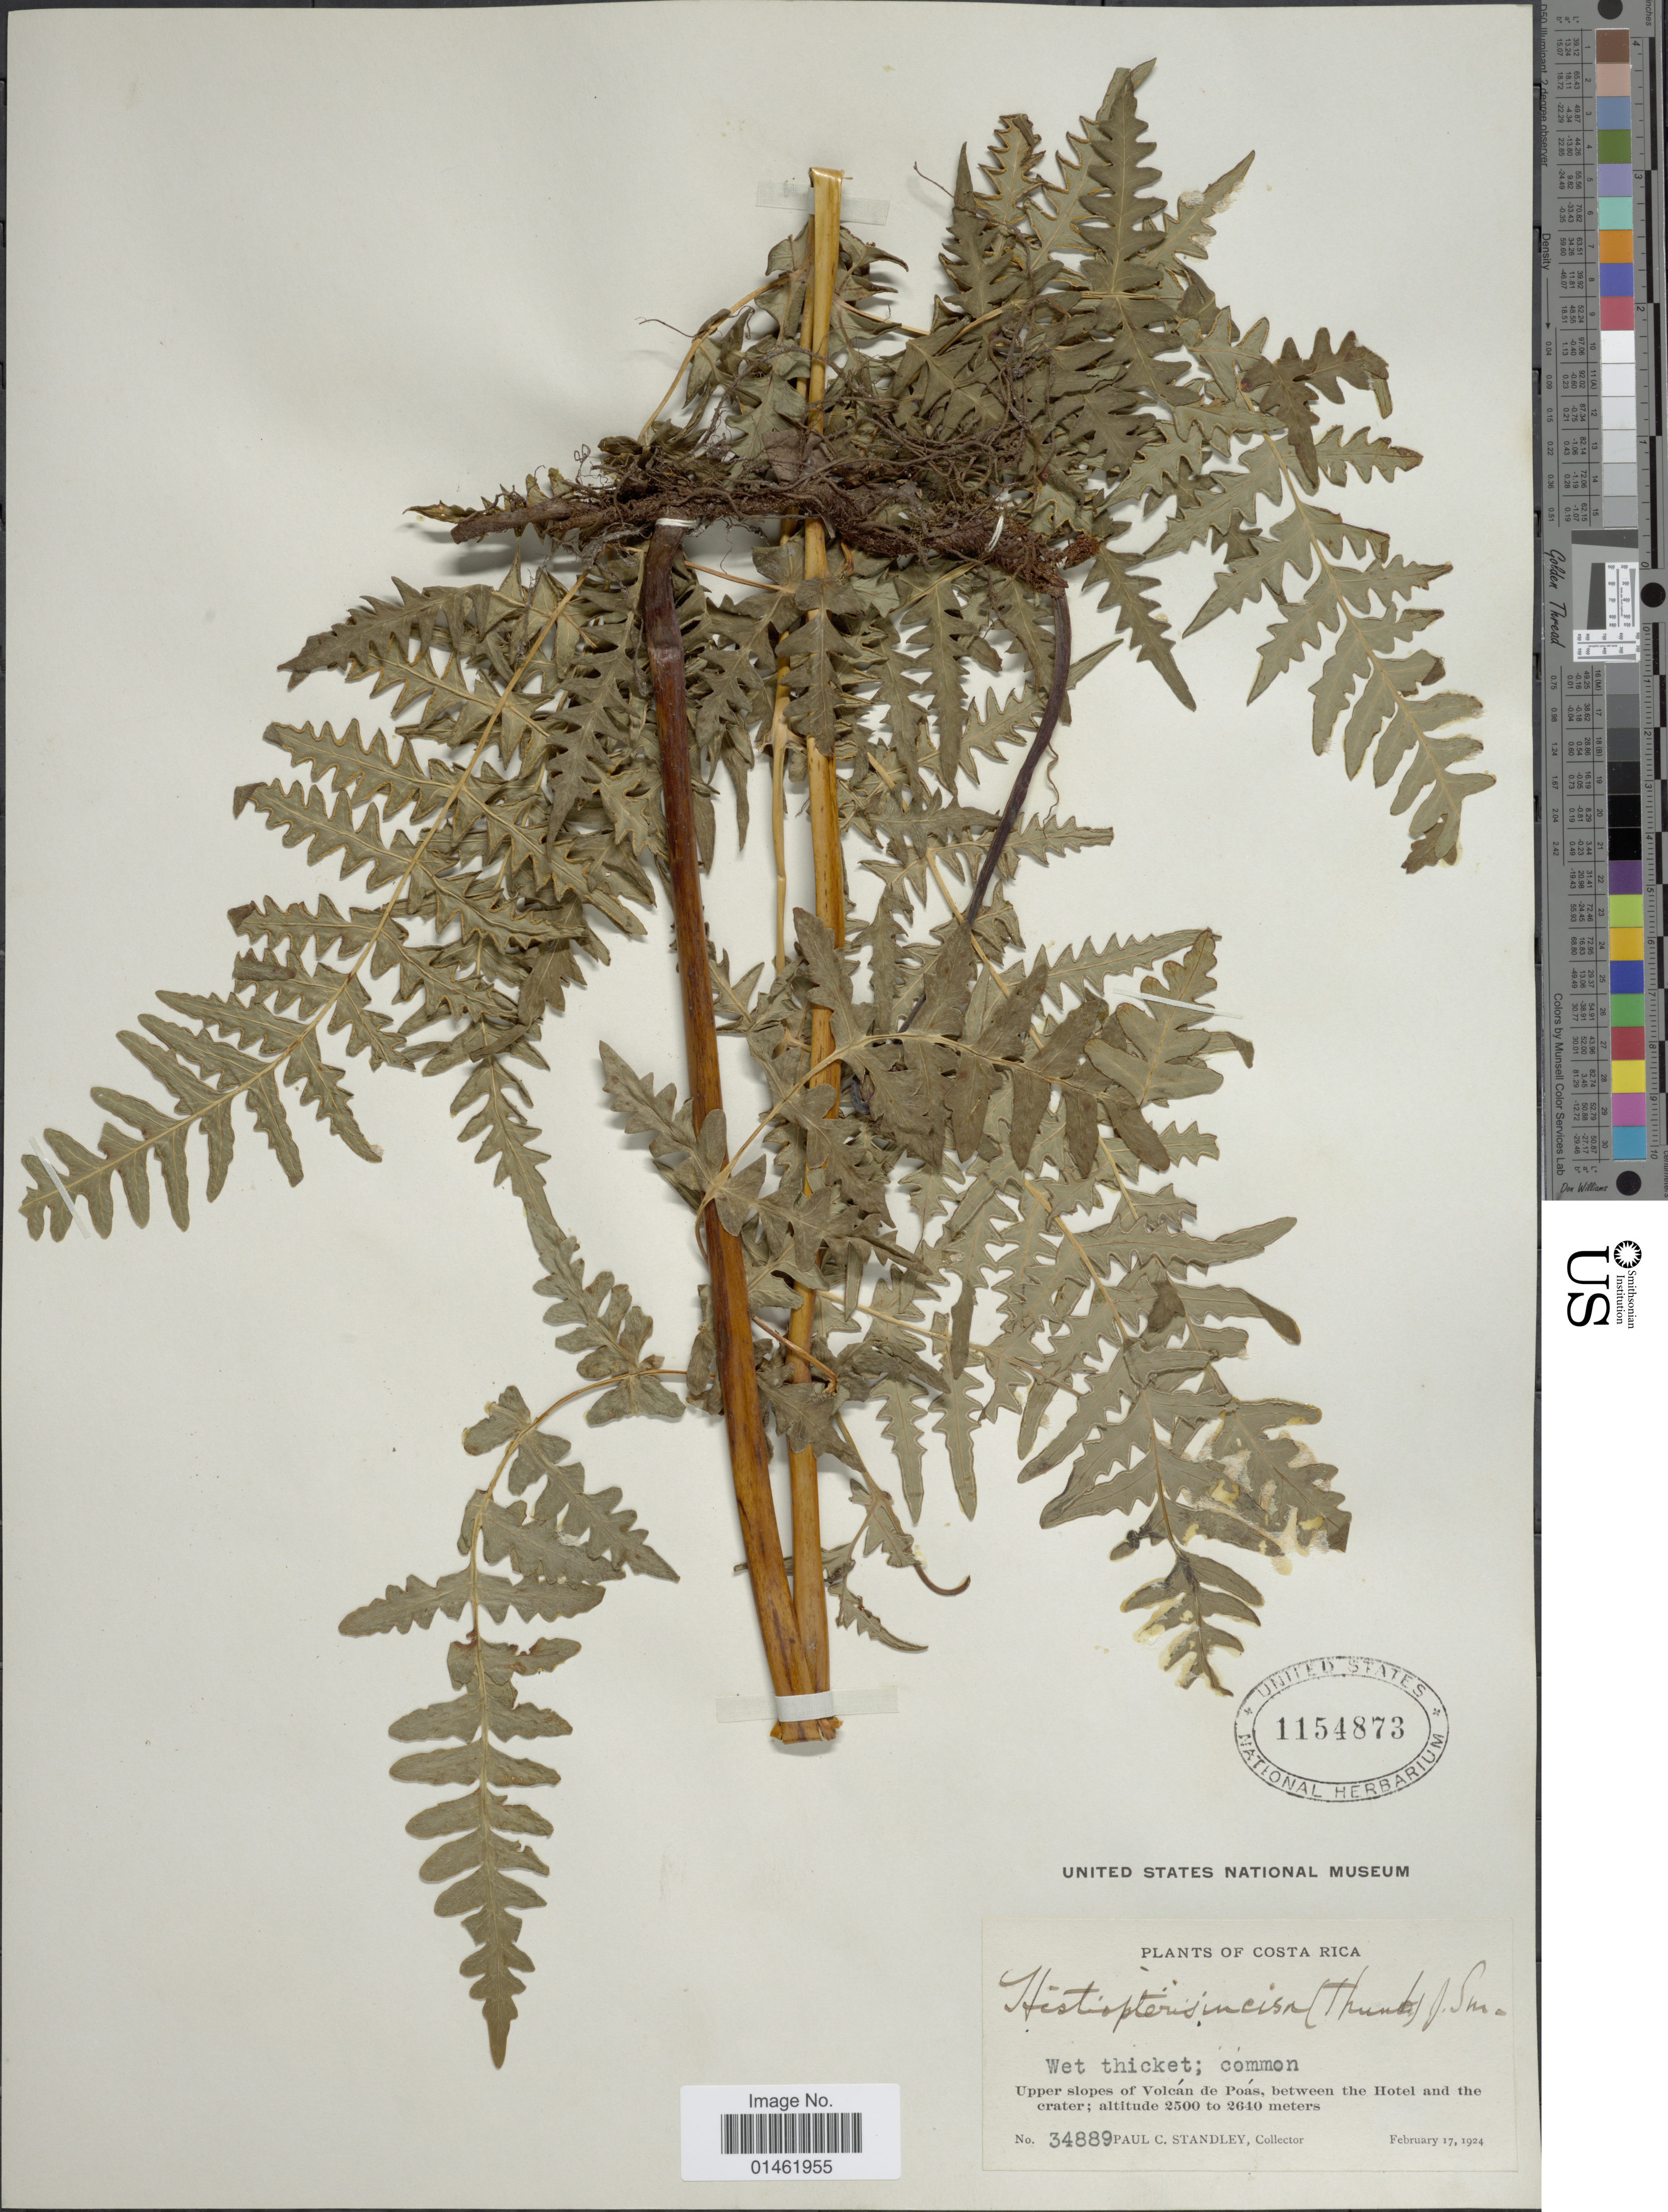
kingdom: Plantae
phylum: Tracheophyta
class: Polypodiopsida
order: Polypodiales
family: Dennstaedtiaceae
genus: Histiopteris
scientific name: Histiopteris incisa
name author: (Thunb.) J. Sm.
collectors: P. C. Standley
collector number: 34889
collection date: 1924-02-17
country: Costa Rica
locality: Costa Rica, Upper slopes of Volcan de Poas, between the Hotel and the crater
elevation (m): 2500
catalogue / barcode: US 1154873